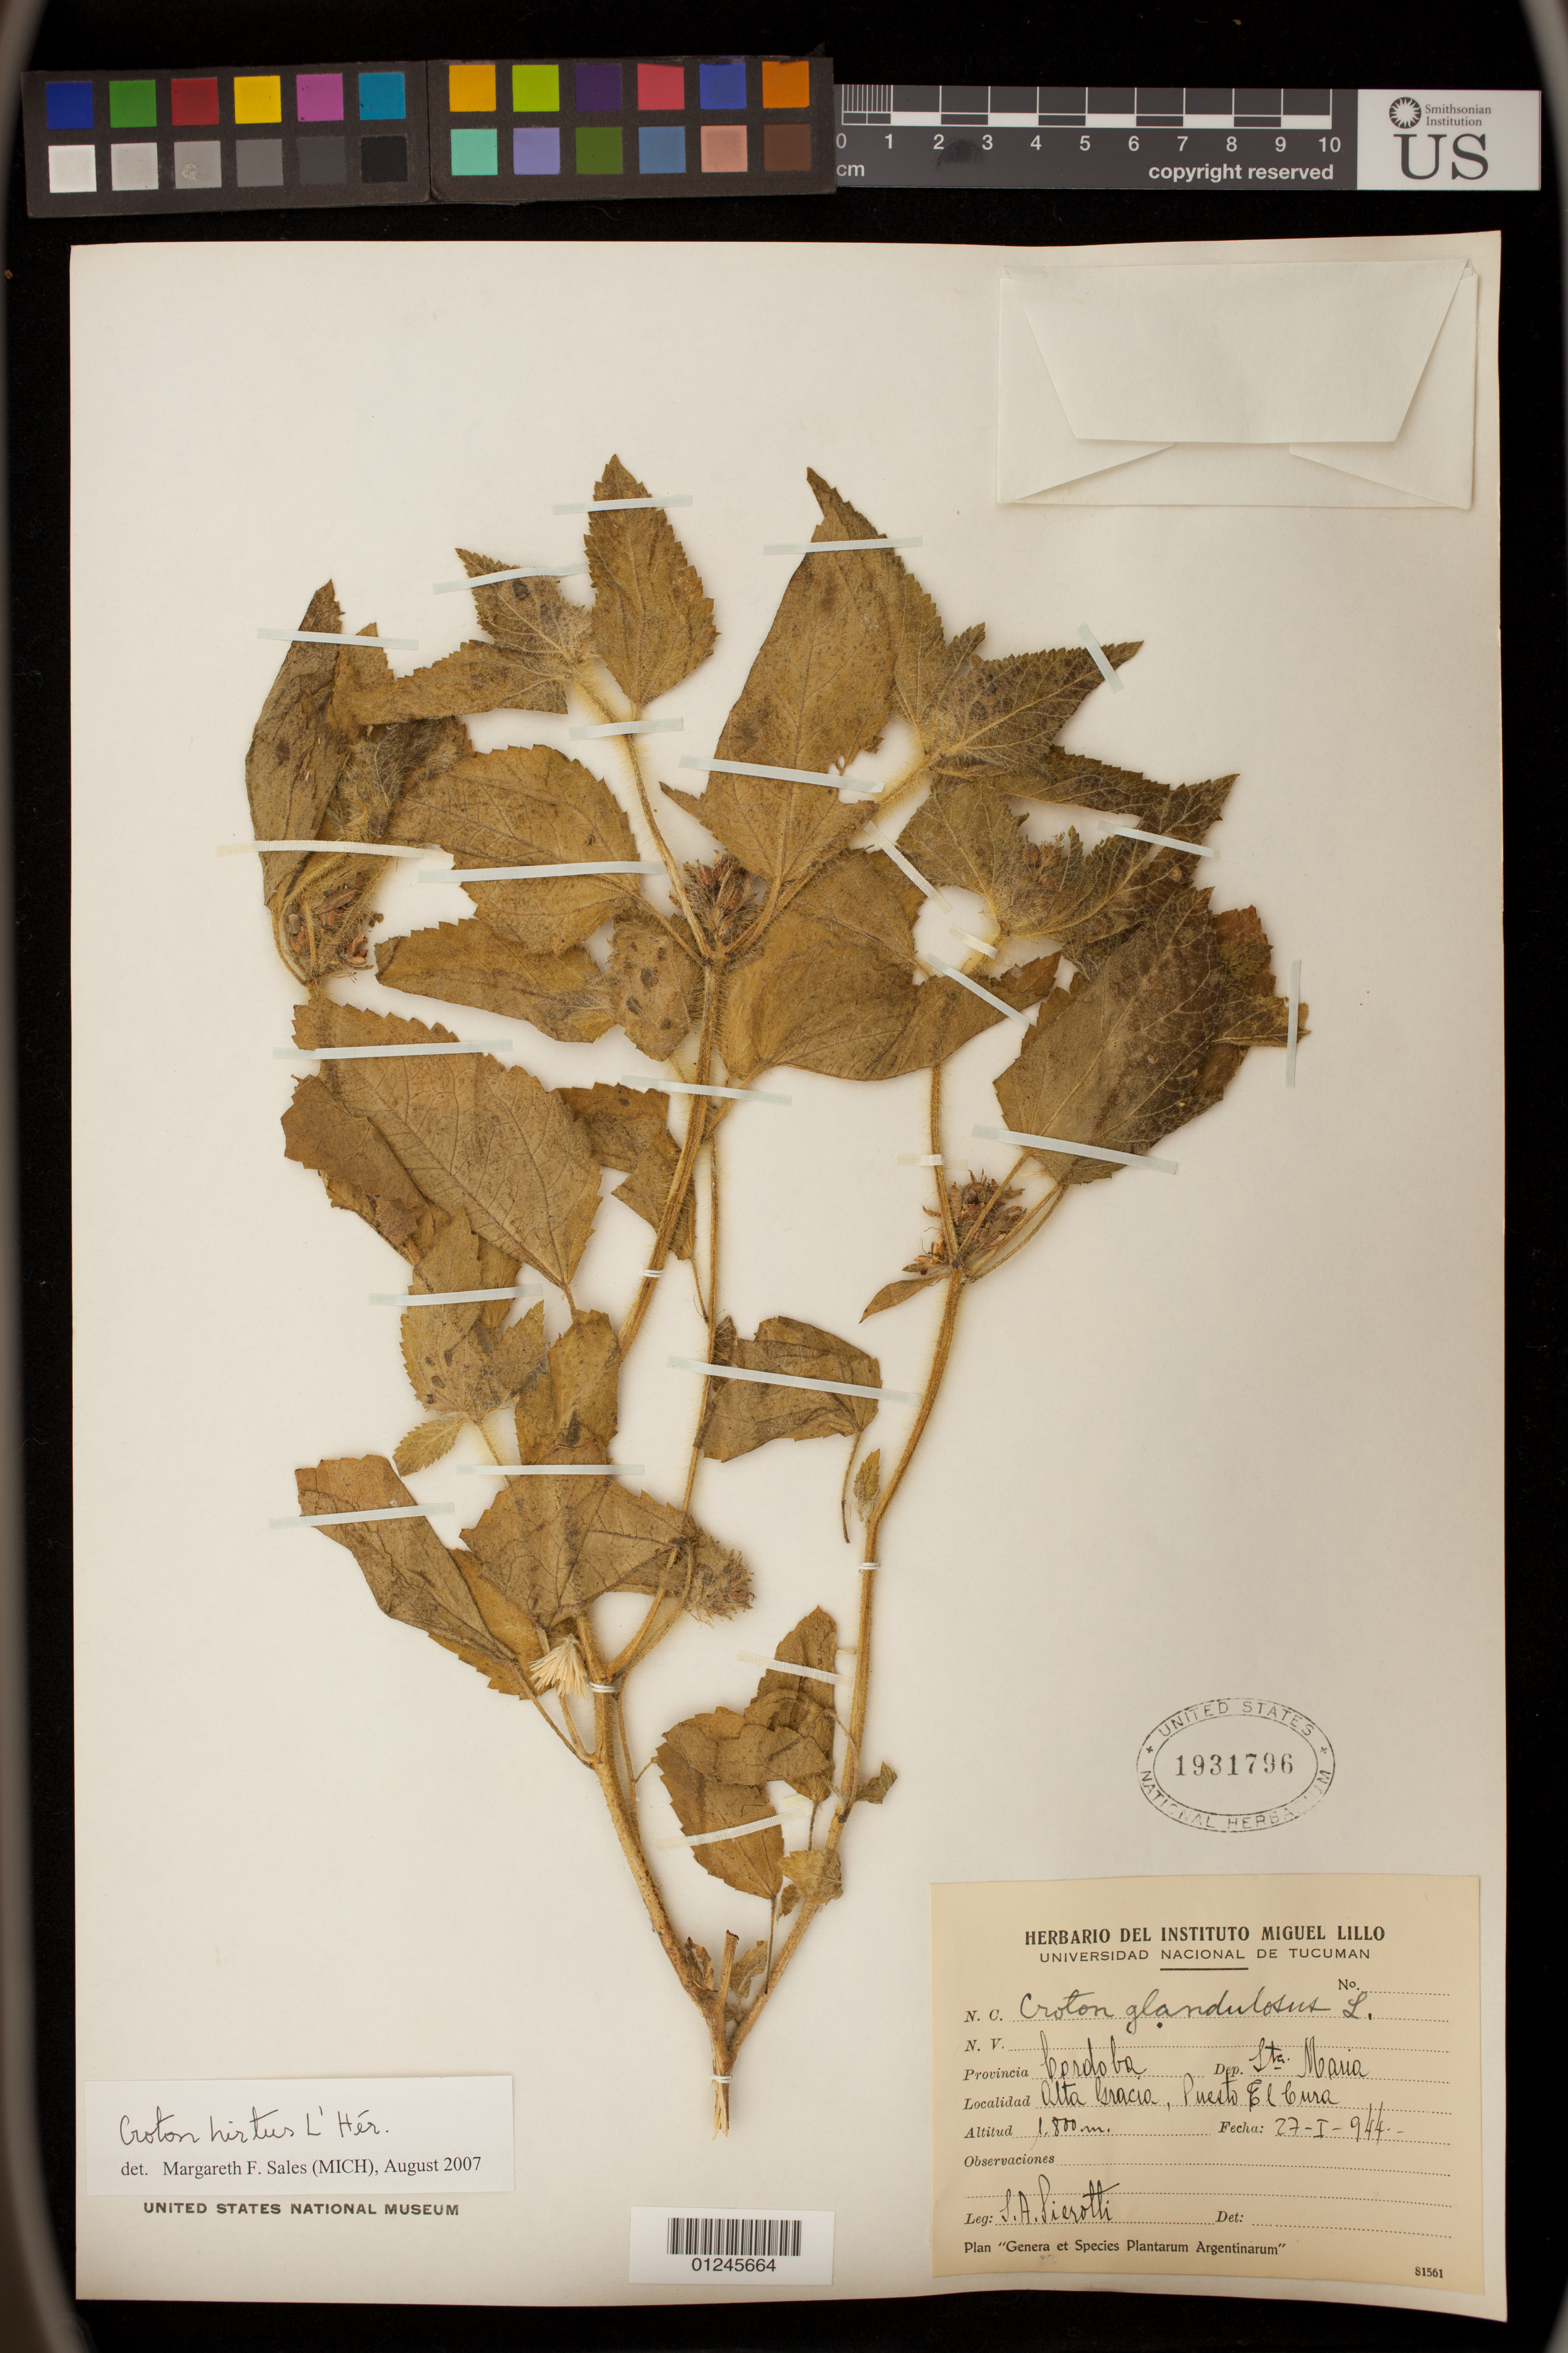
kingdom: Plantae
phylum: Tracheophyta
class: Magnoliopsida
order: Malpighiales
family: Euphorbiaceae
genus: Croton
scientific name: Croton hirtus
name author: L'Hér.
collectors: S. A. Pierotti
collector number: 81561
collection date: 1944-01-27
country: Argentina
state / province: Cordoba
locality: Santa Maria Department.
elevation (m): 1800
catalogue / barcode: US 1931796